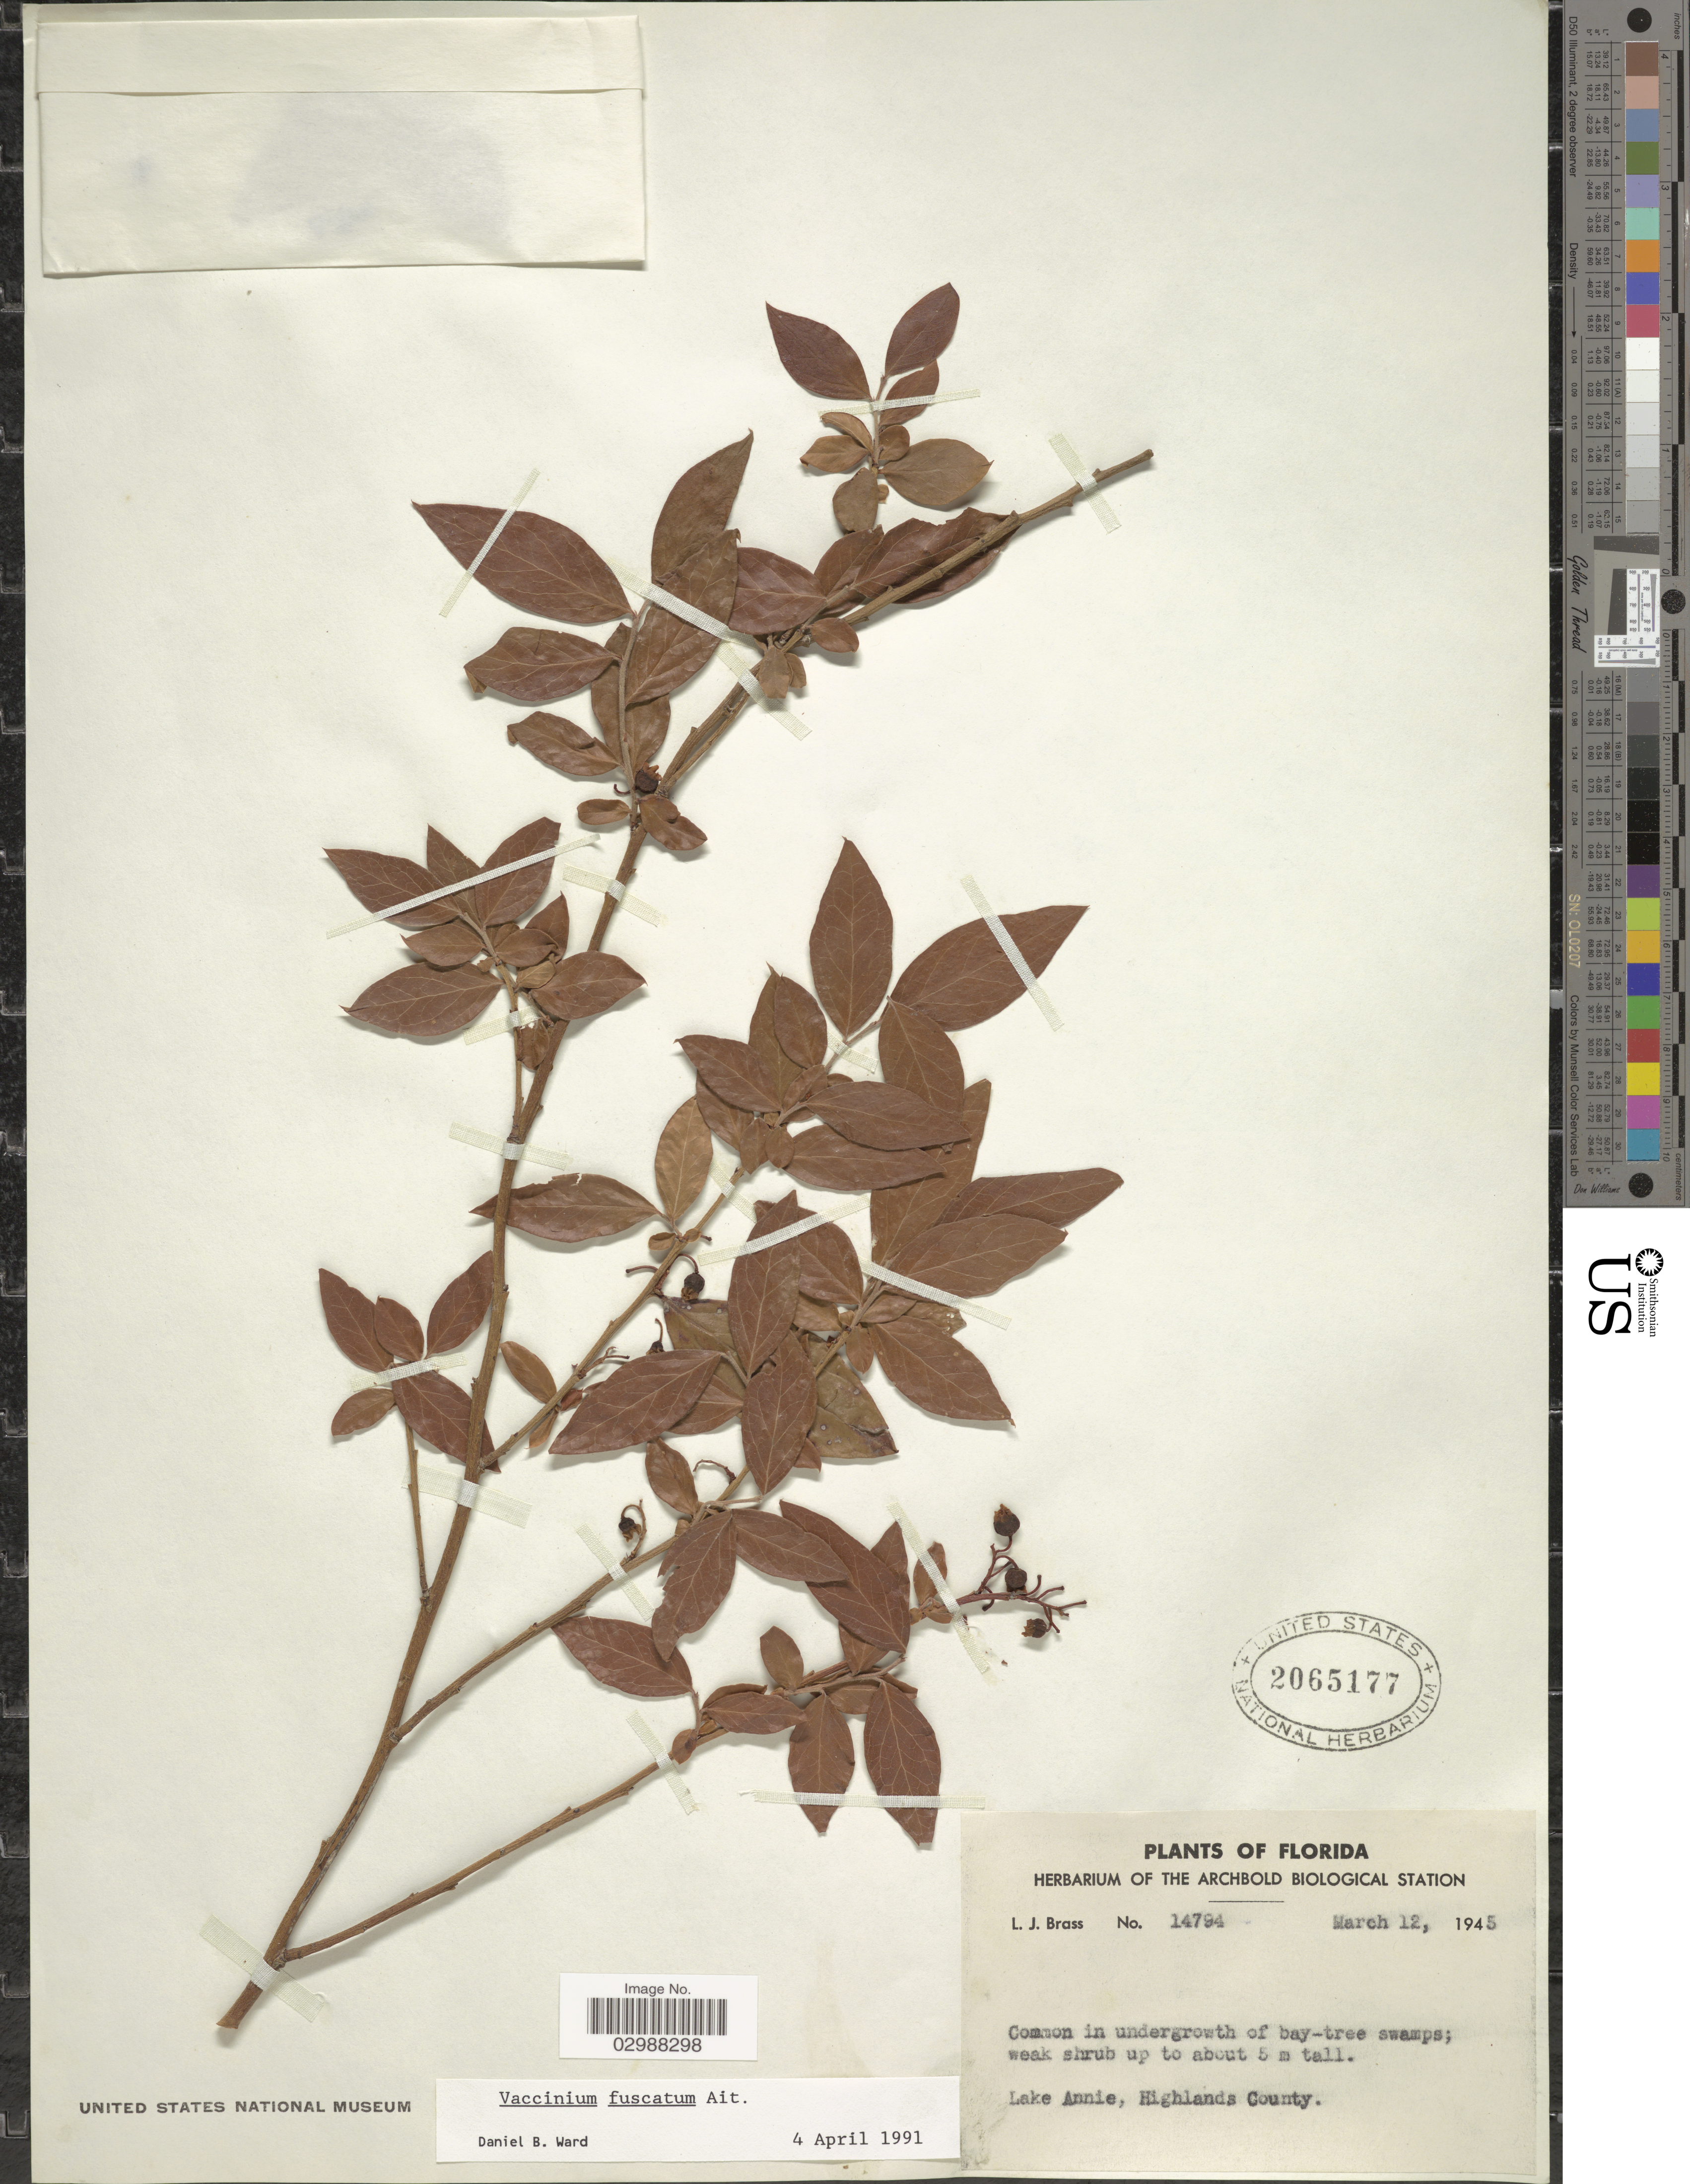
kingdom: Plantae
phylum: Tracheophyta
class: Magnoliopsida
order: Ericales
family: Ericaceae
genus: Vaccinium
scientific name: Vaccinium fuscatum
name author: Aiton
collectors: L. J. Brass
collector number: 14794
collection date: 1945-03-12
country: United States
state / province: Florida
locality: Lake Annie, Highlands County.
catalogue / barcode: US 2065177